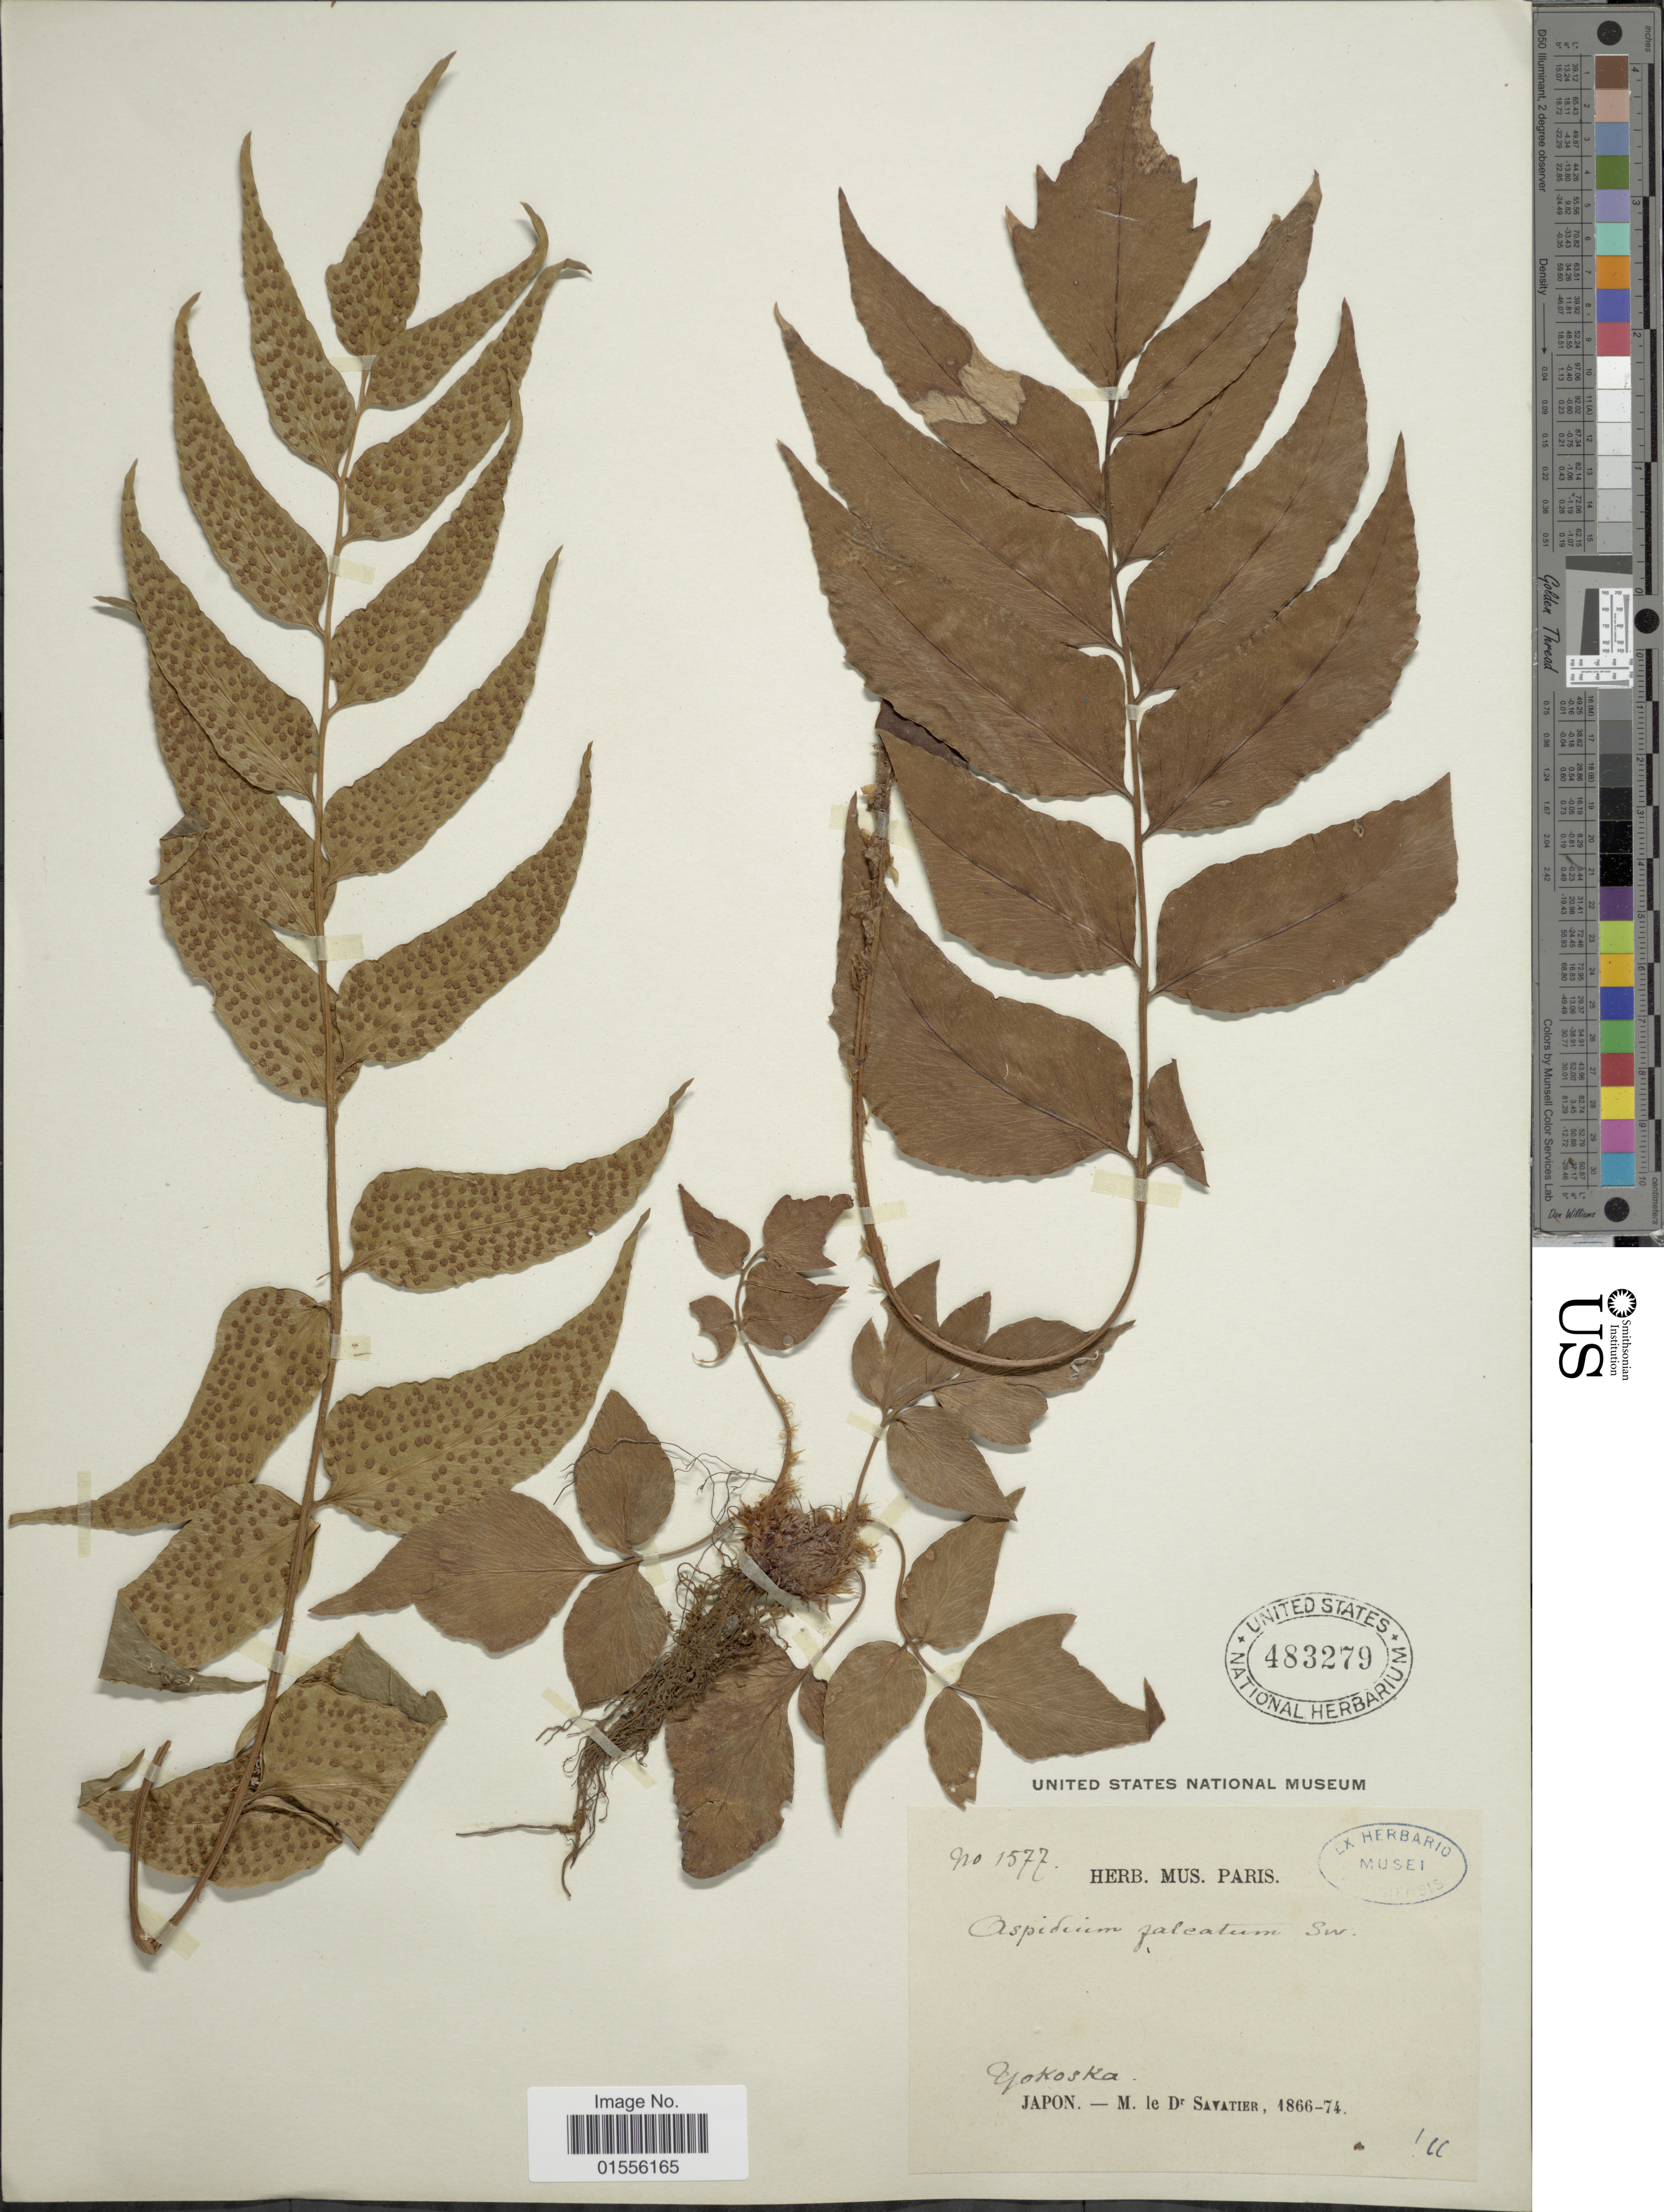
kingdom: Plantae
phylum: Tracheophyta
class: Polypodiopsida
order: Polypodiales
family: Dryopteridaceae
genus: Cyrtomium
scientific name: Cyrtomium falcatum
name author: (L. f.) C. Presl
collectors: Savatier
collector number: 1577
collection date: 1866/1874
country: Japan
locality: Yokoska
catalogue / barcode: US 483279